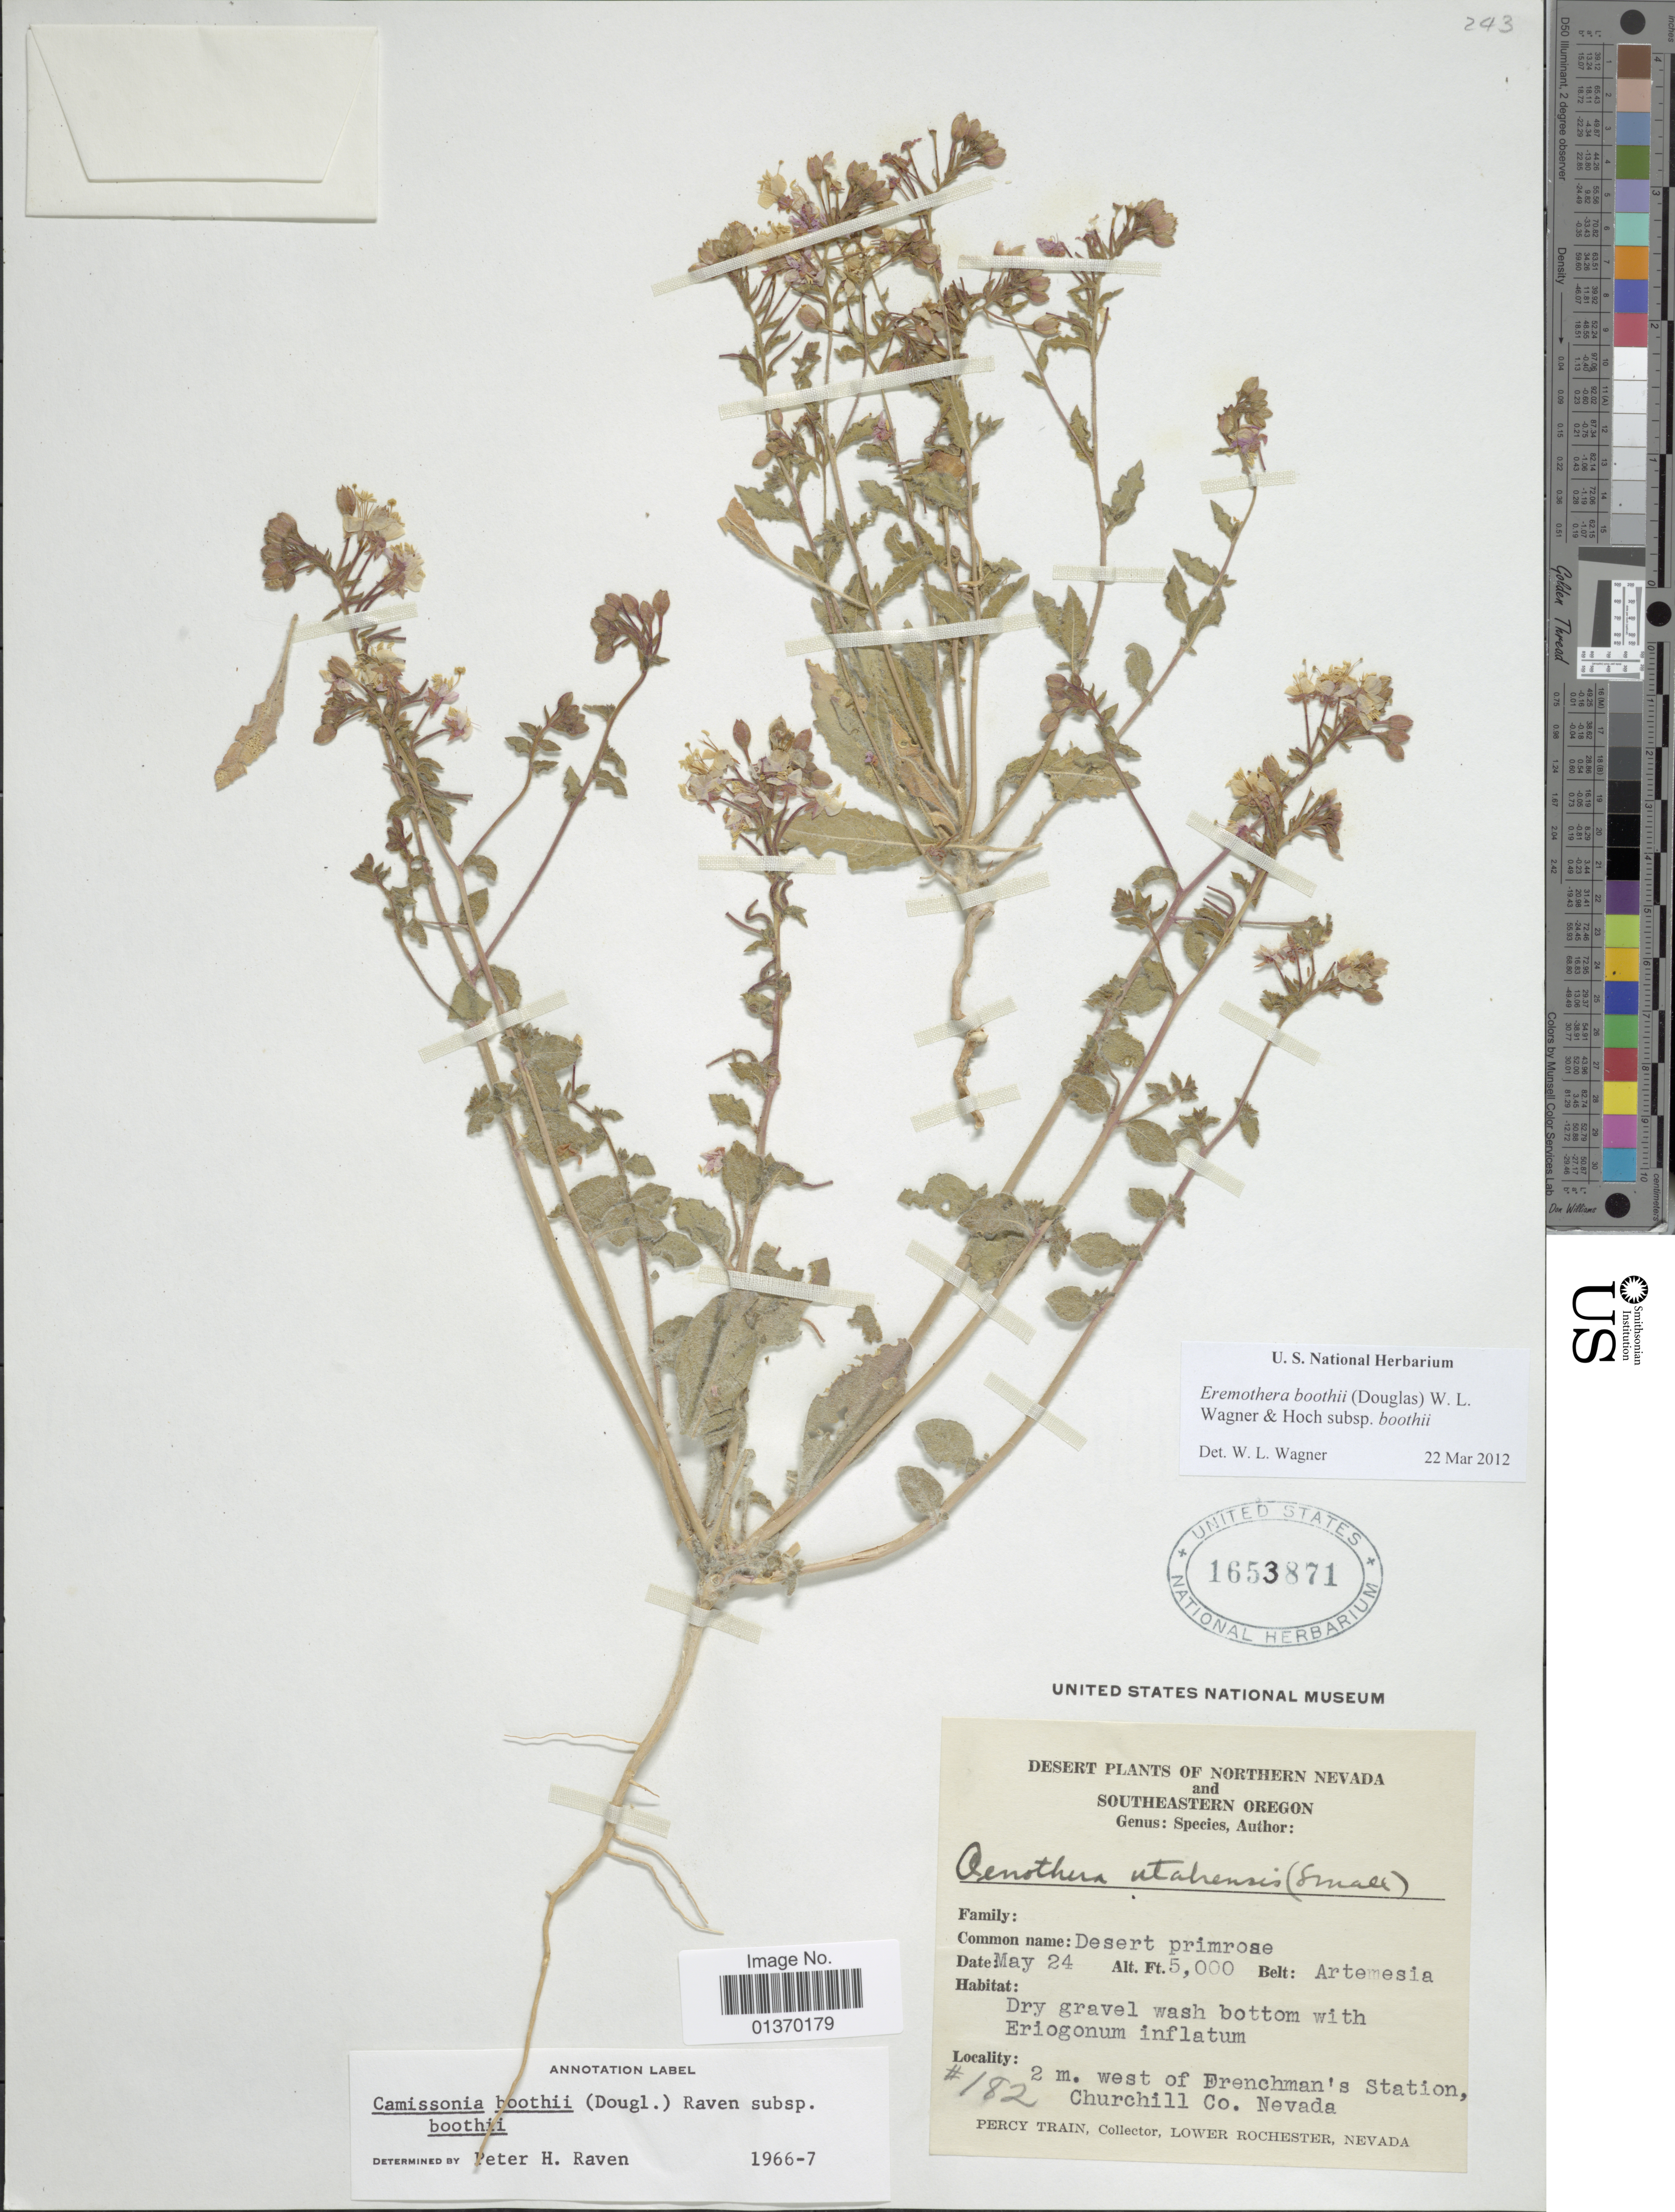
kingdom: Plantae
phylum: Tracheophyta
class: Magnoliopsida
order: Myrtales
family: Onagraceae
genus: Eremothera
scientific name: Eremothera boothii subsp. boothii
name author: (Douglas) W.L. Wagner & Hoch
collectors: P. Train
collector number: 182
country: United States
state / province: Nevada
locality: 2 m. west of Brenchman's Station, Churchill Co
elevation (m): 1524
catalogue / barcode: US 1653871